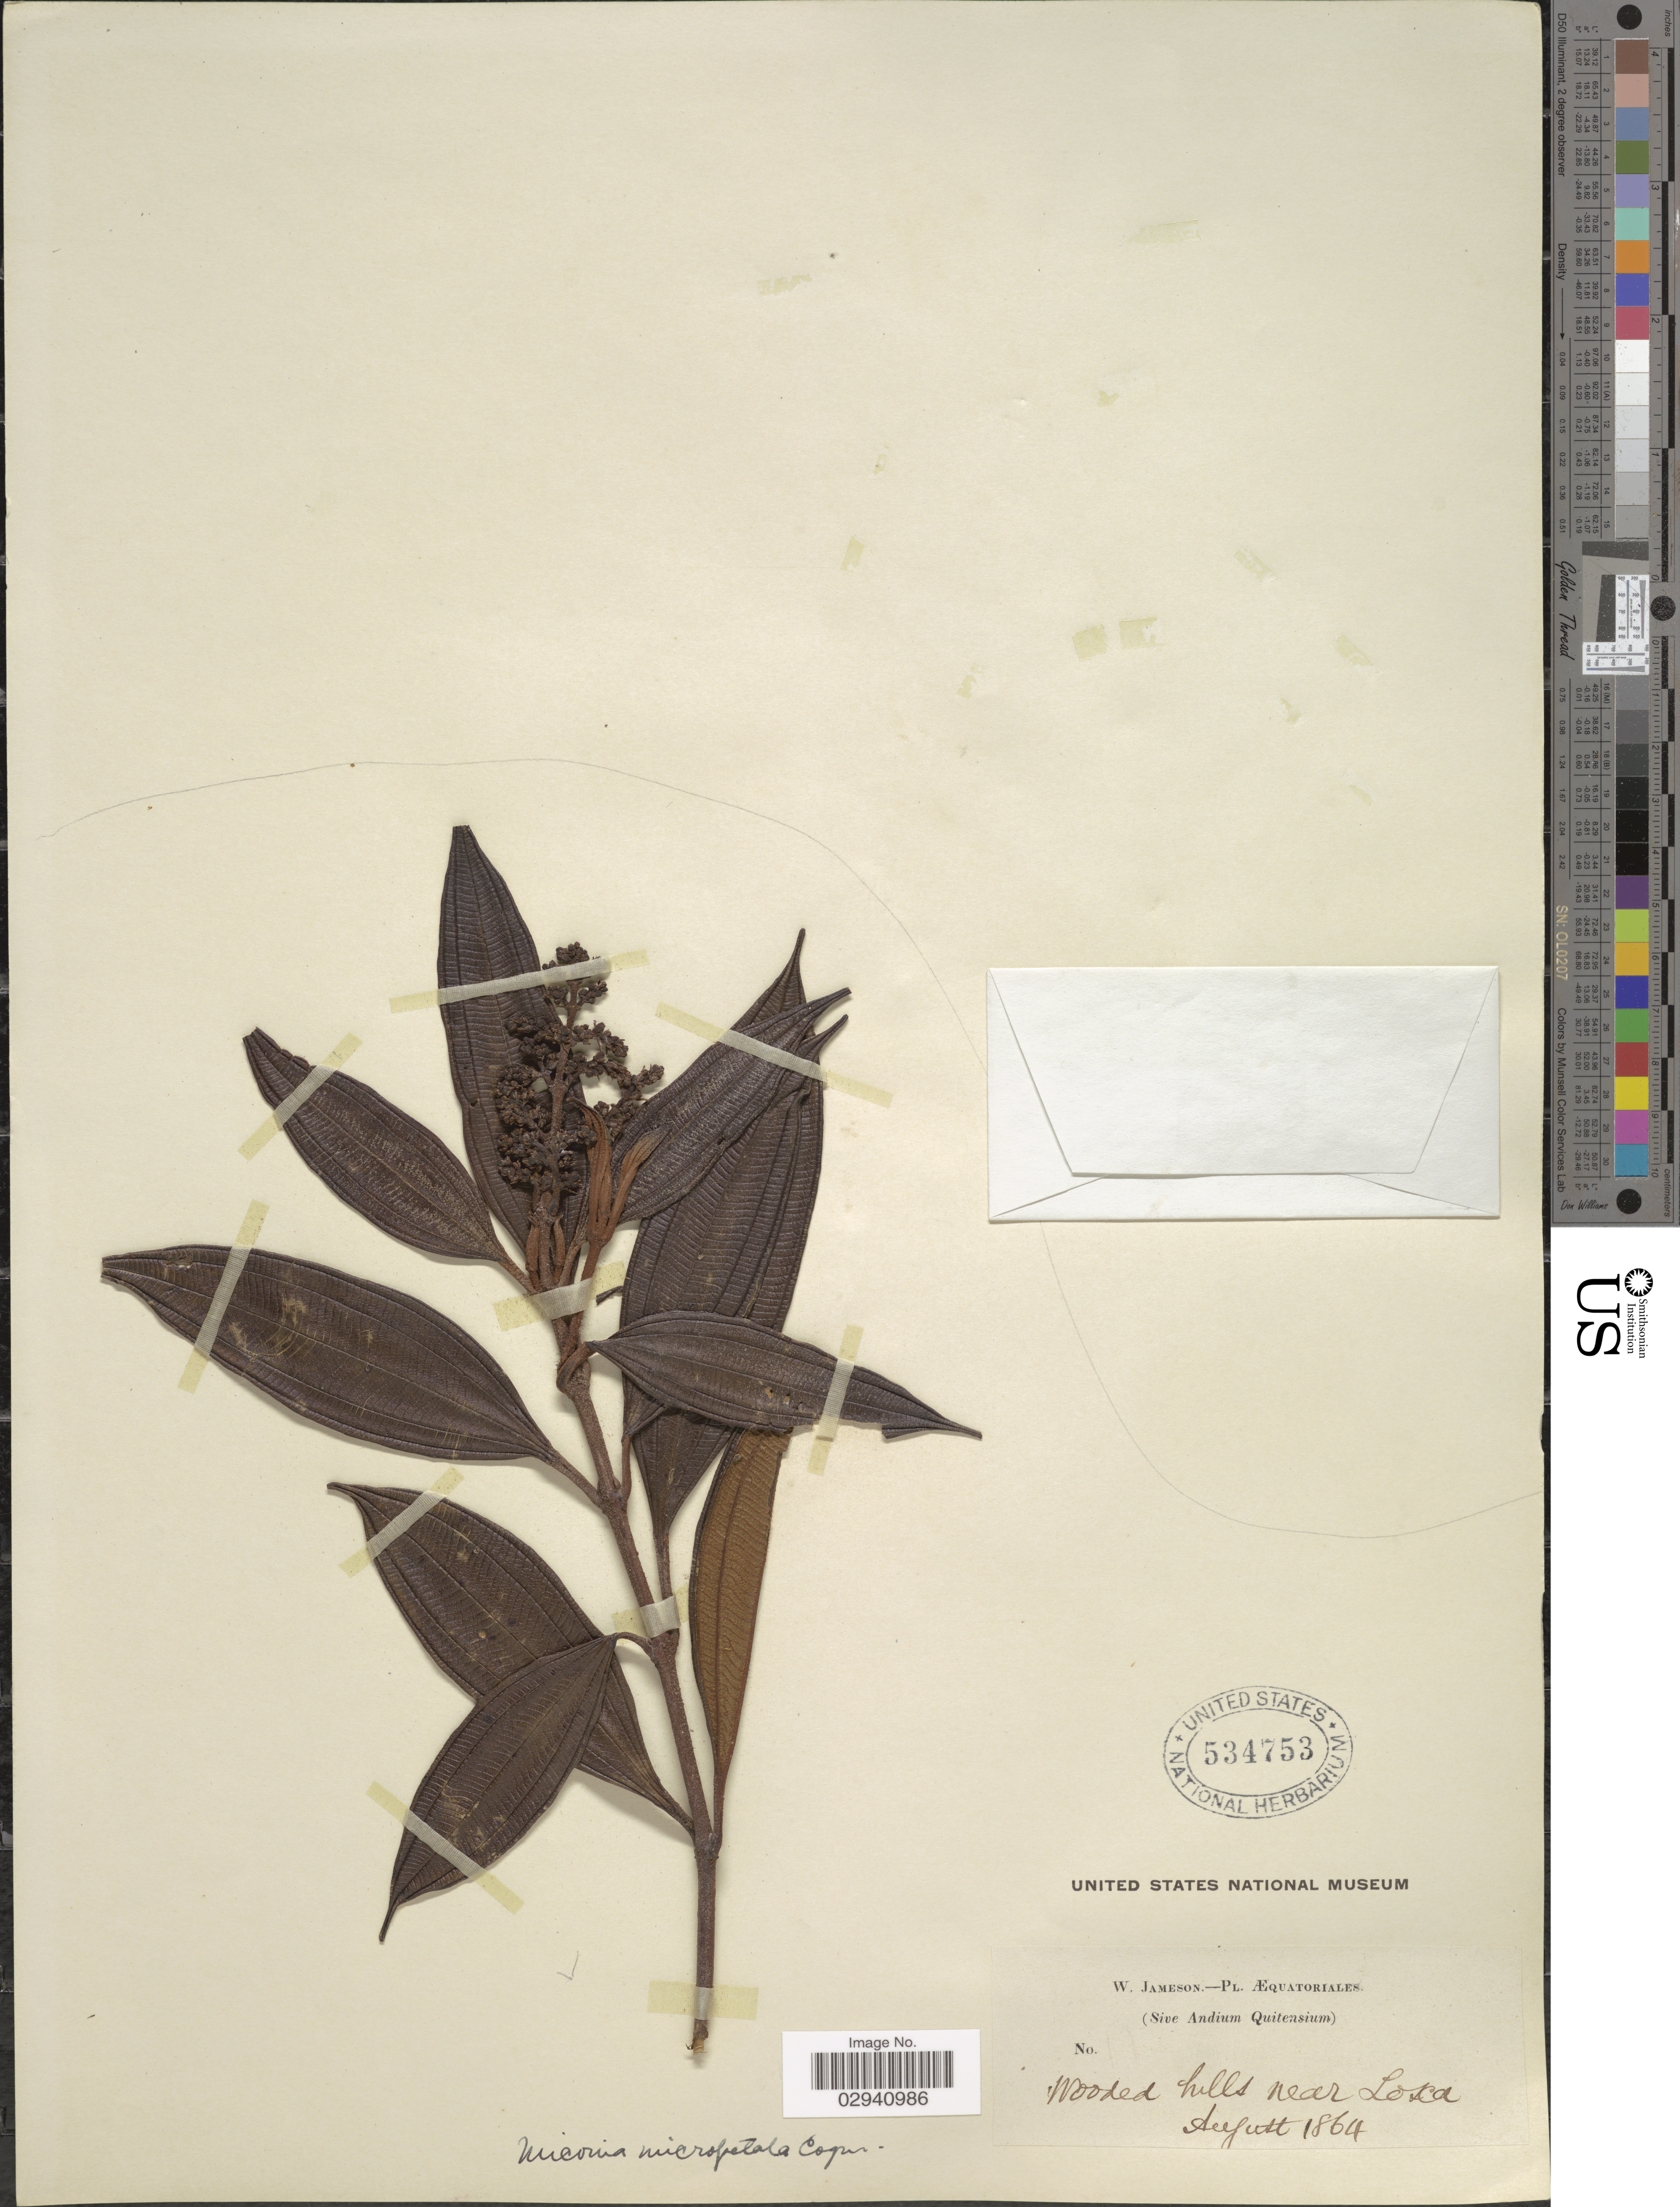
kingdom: Plantae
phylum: Tracheophyta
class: Magnoliopsida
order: Myrtales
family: Melastomataceae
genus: Miconia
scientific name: Miconia micropetala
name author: Cogn. in A. DC.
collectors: W. Jameson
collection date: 1864-08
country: Ecuador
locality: (Sive Andium Quitensium). Wooded hills near Losca.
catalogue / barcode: US 534753